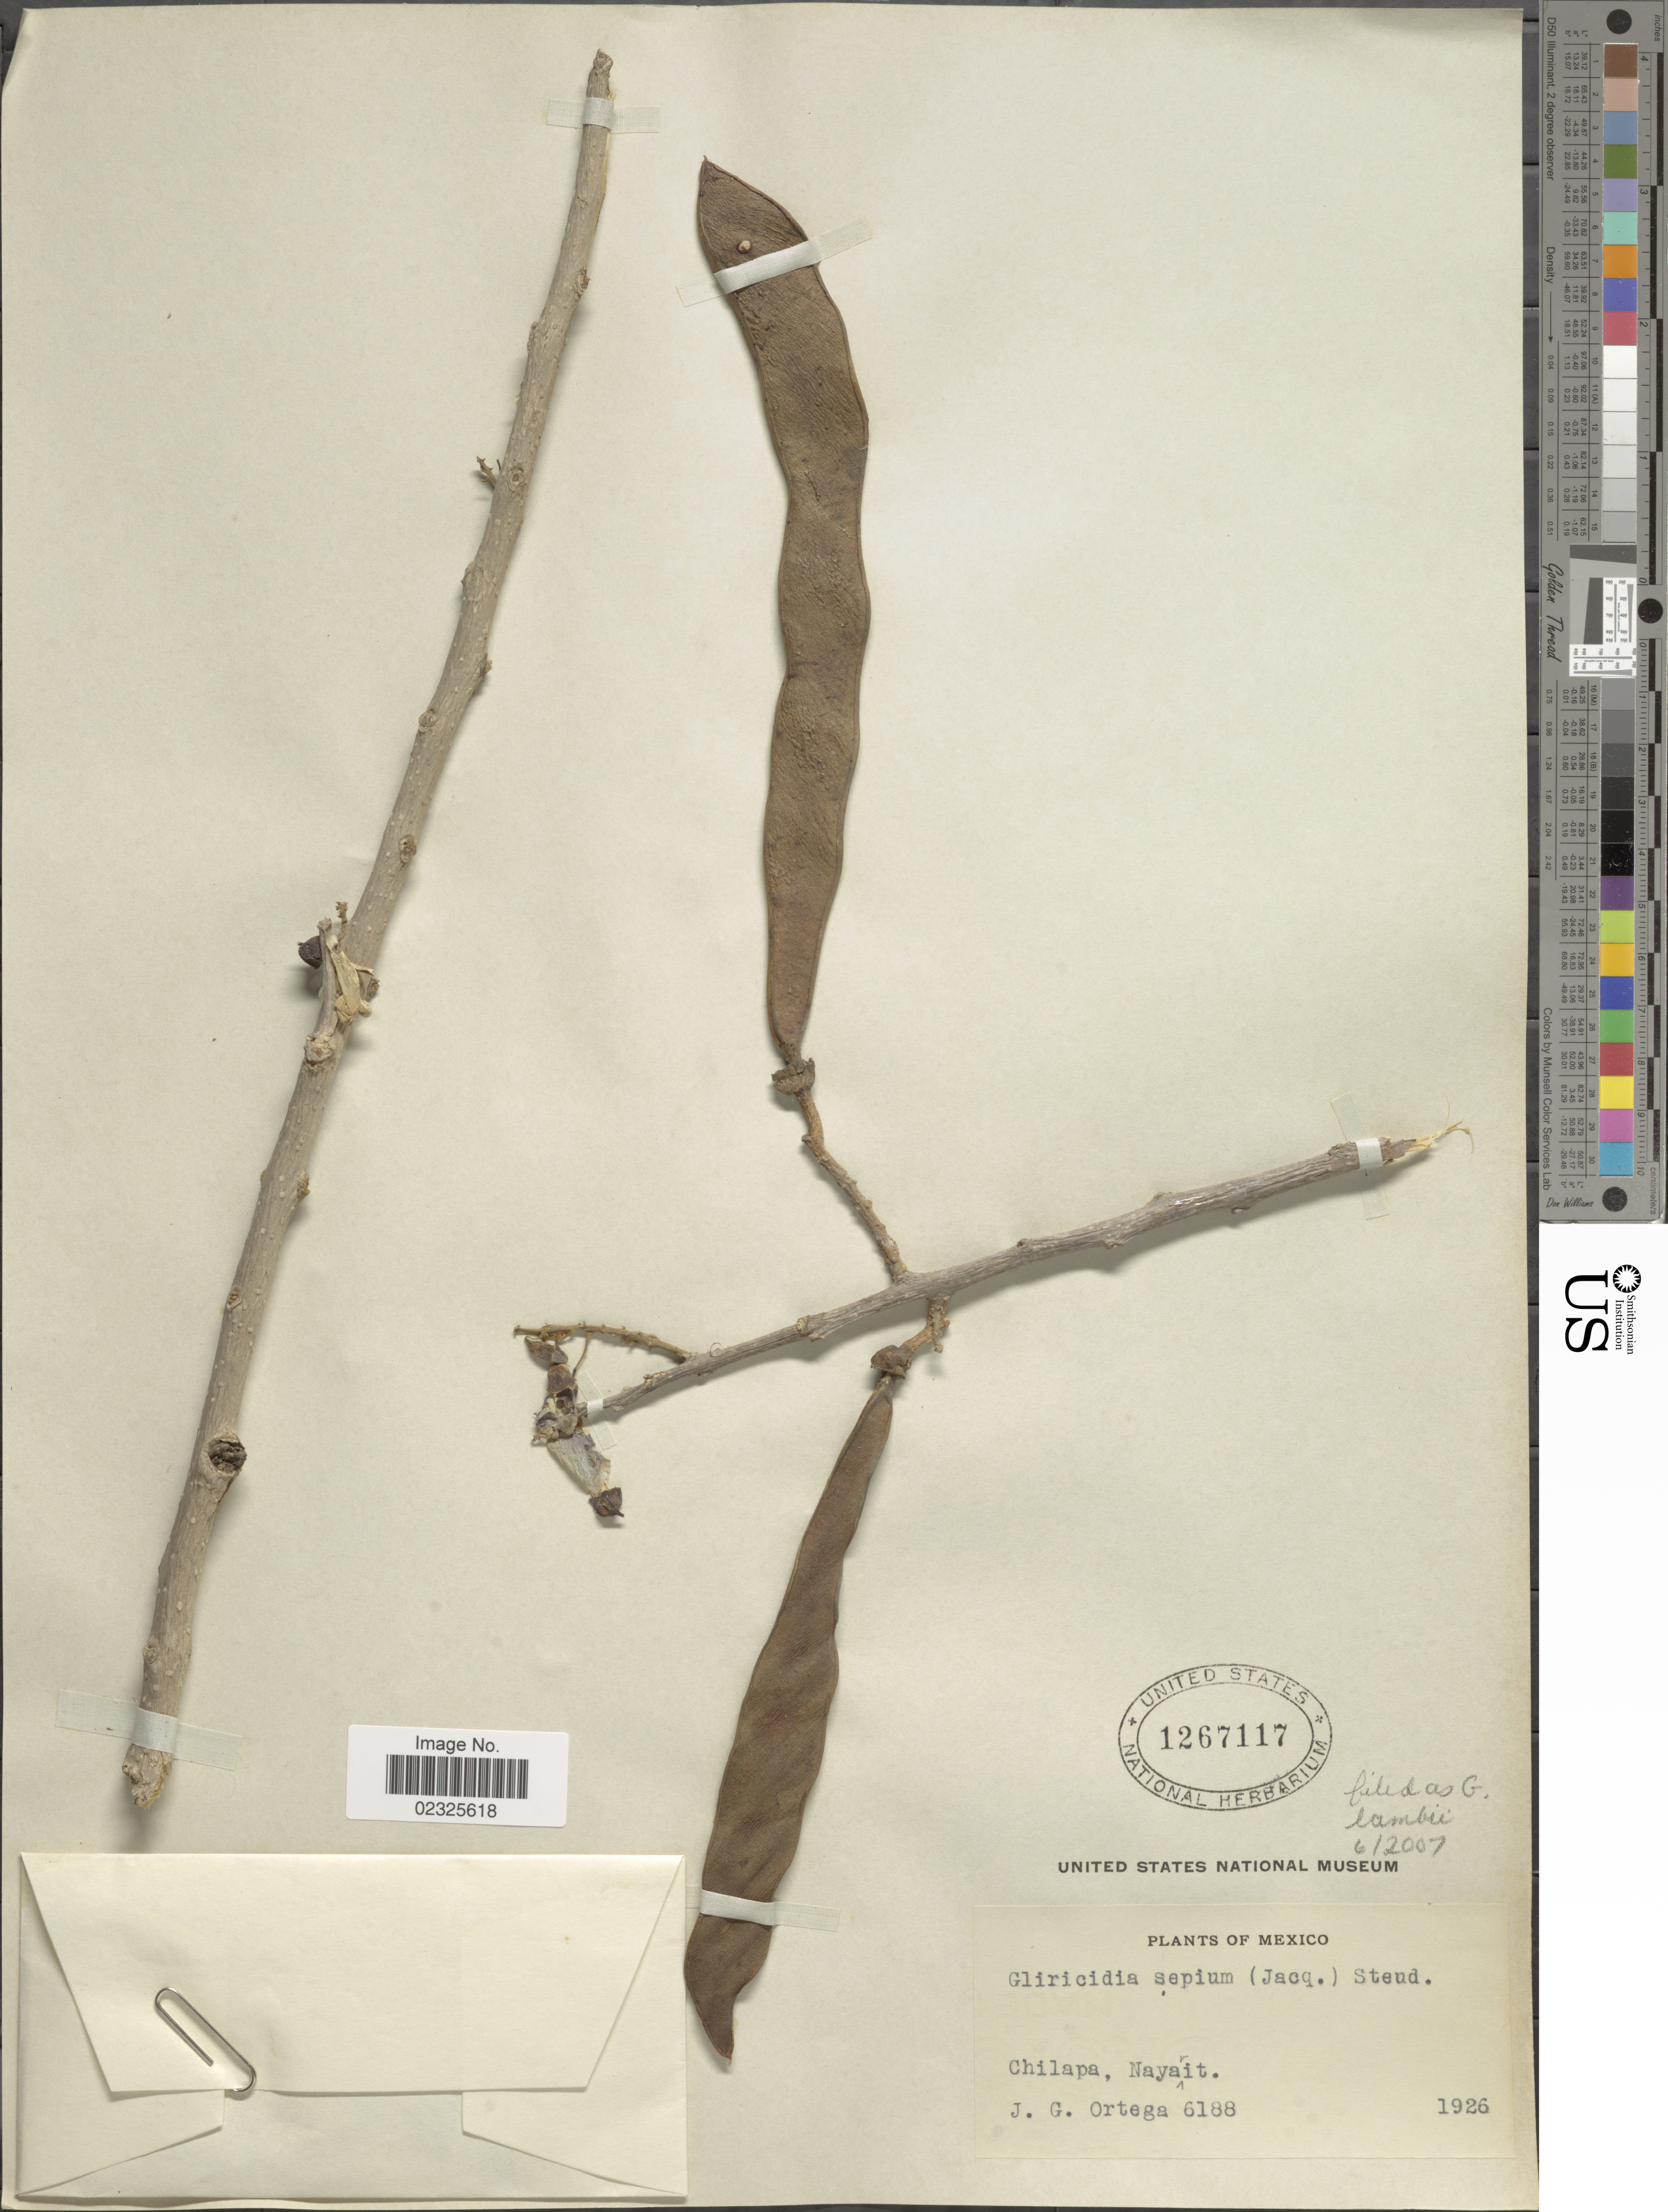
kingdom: Plantae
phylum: Tracheophyta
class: Magnoliopsida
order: Fabales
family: Fabaceae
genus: Gliricidia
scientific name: Gliricidia sepium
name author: (Jacq.) Kunth ex Walp.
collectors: J. Ortega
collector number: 6188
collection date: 1926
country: Mexico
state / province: Nayarit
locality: Chilapa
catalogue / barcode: US 1267117